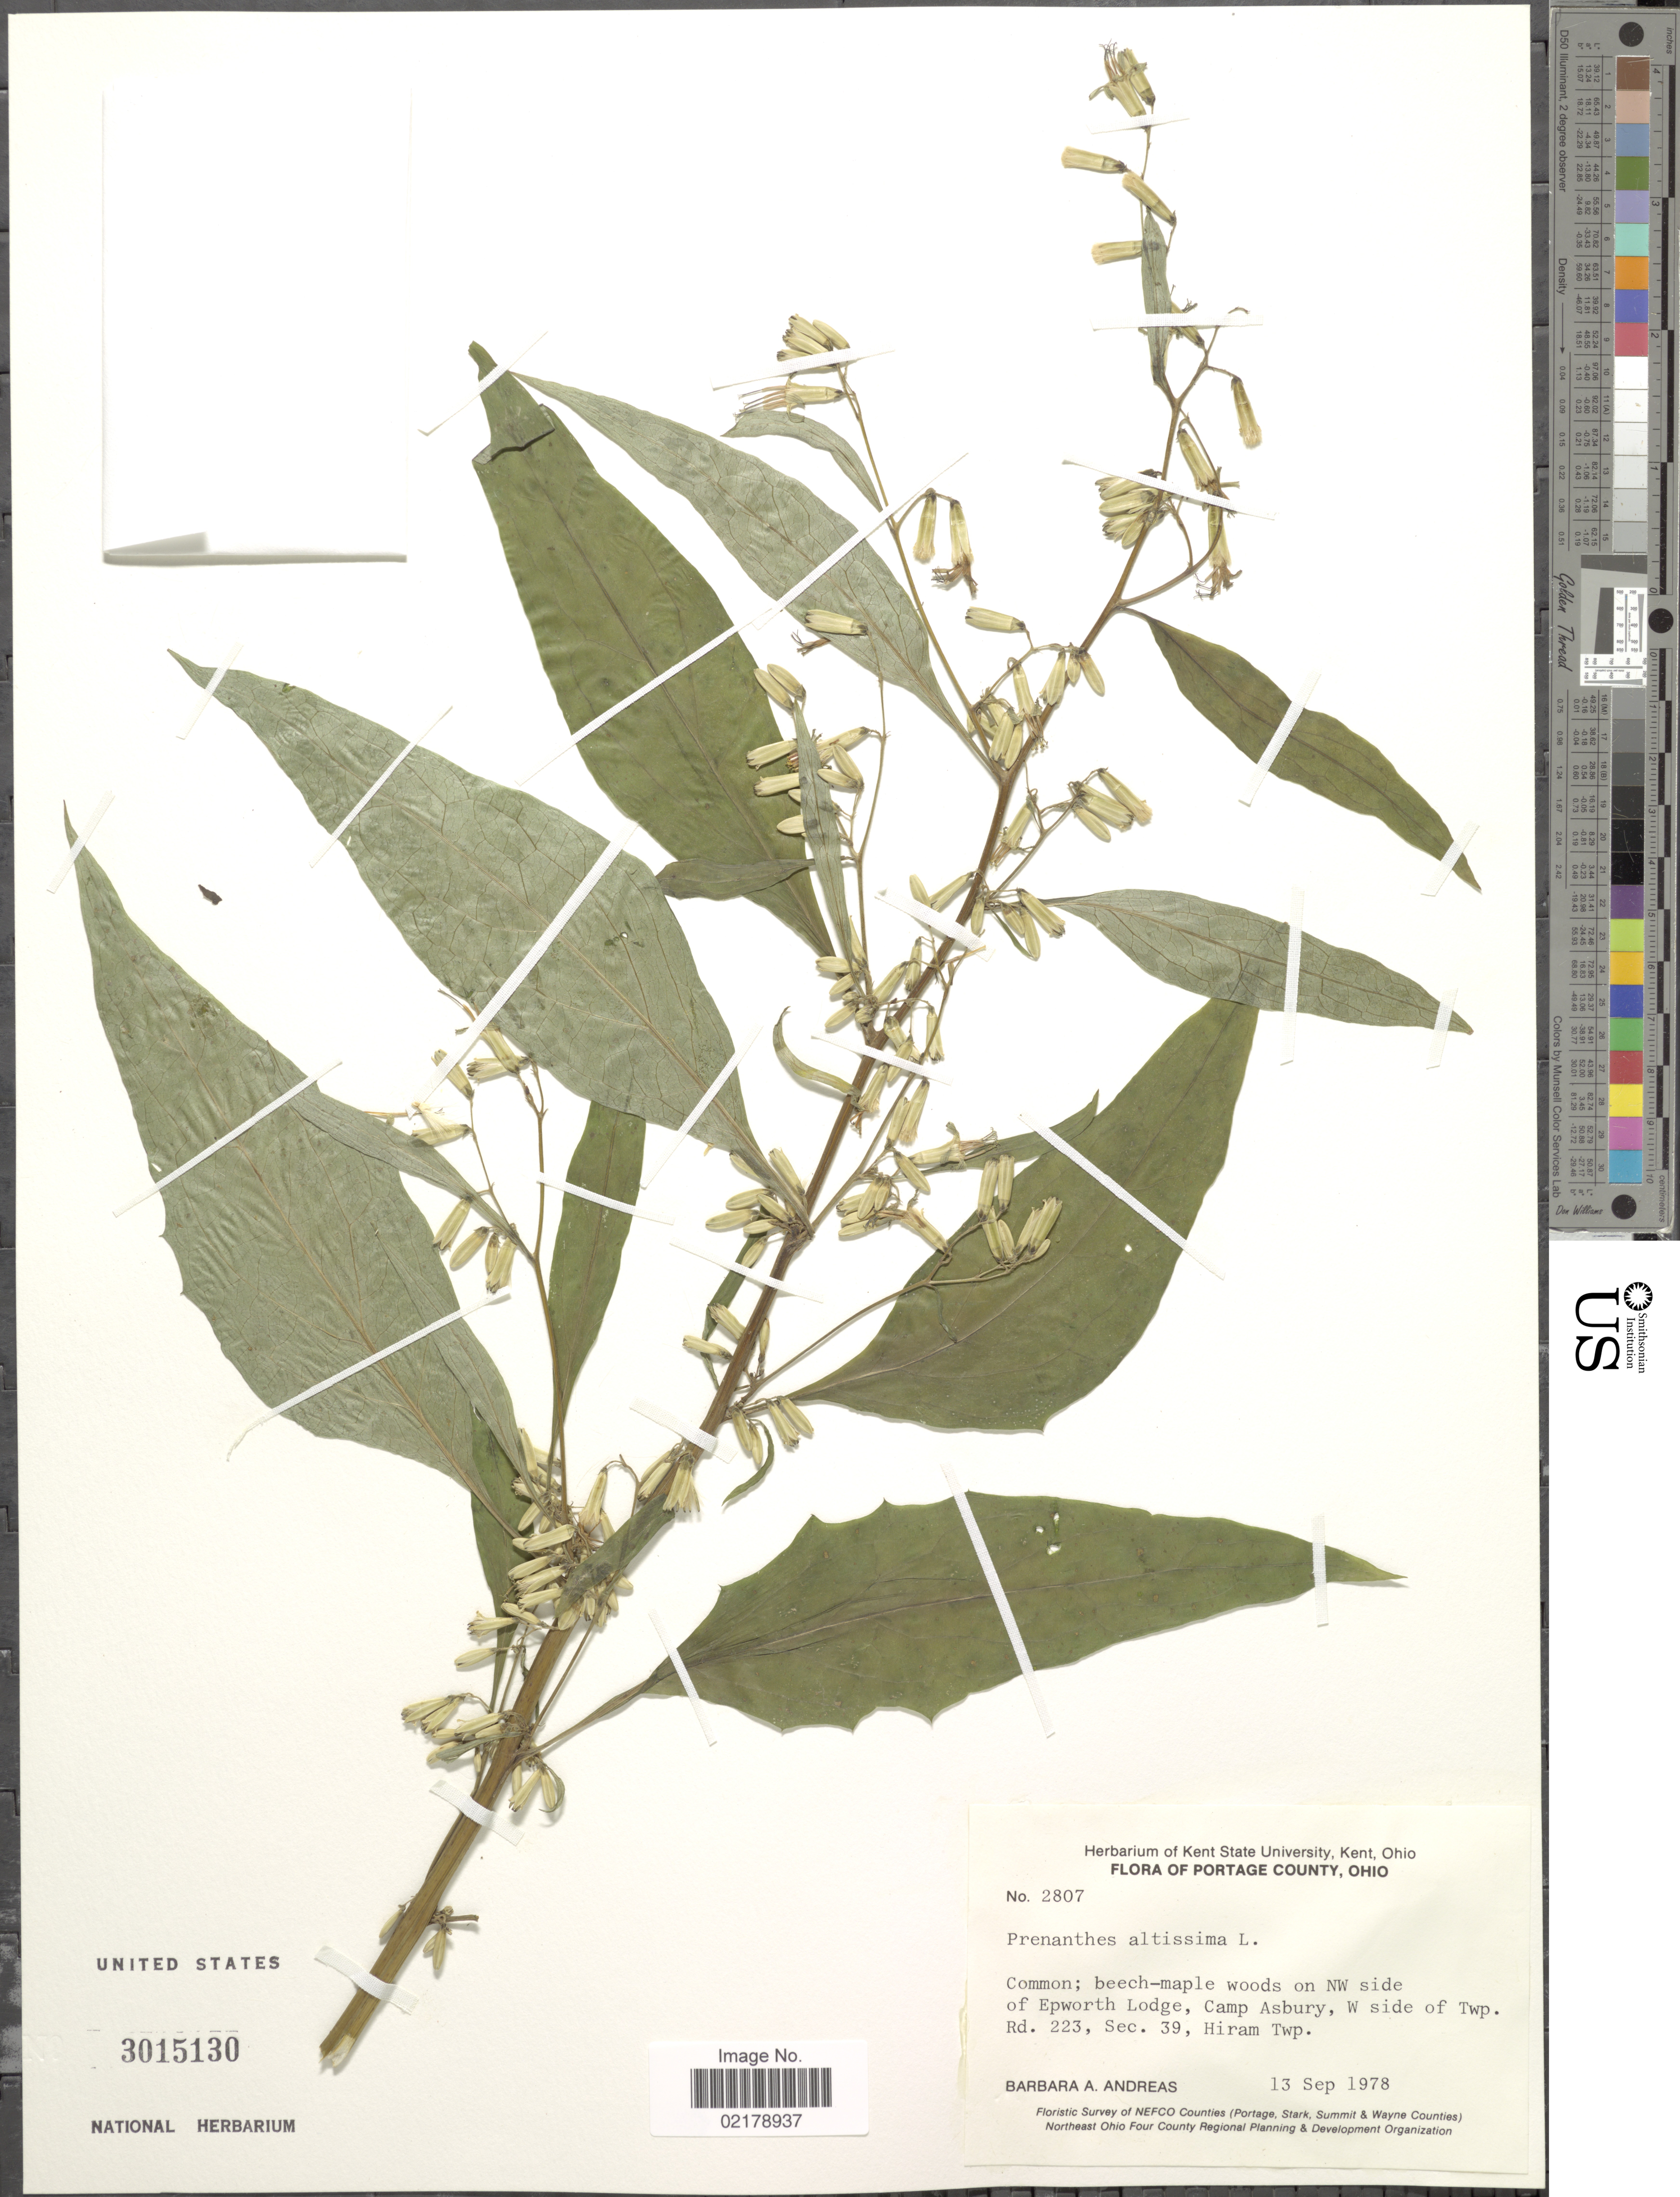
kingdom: Plantae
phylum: Tracheophyta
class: Magnoliopsida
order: Asterales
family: Asteraceae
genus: Nabalus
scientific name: Nabalus altissimus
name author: (L.) Hook.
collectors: B. A. Andreas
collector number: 2807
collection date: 1978-09-13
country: United States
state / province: Ohio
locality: Portage County, Common; beech-maple woods on NW side of Epworth Lodge, Camp Ashburry, W side of Twp. Rd. 223, Sec 39, Hiram twp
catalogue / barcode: US 3015130